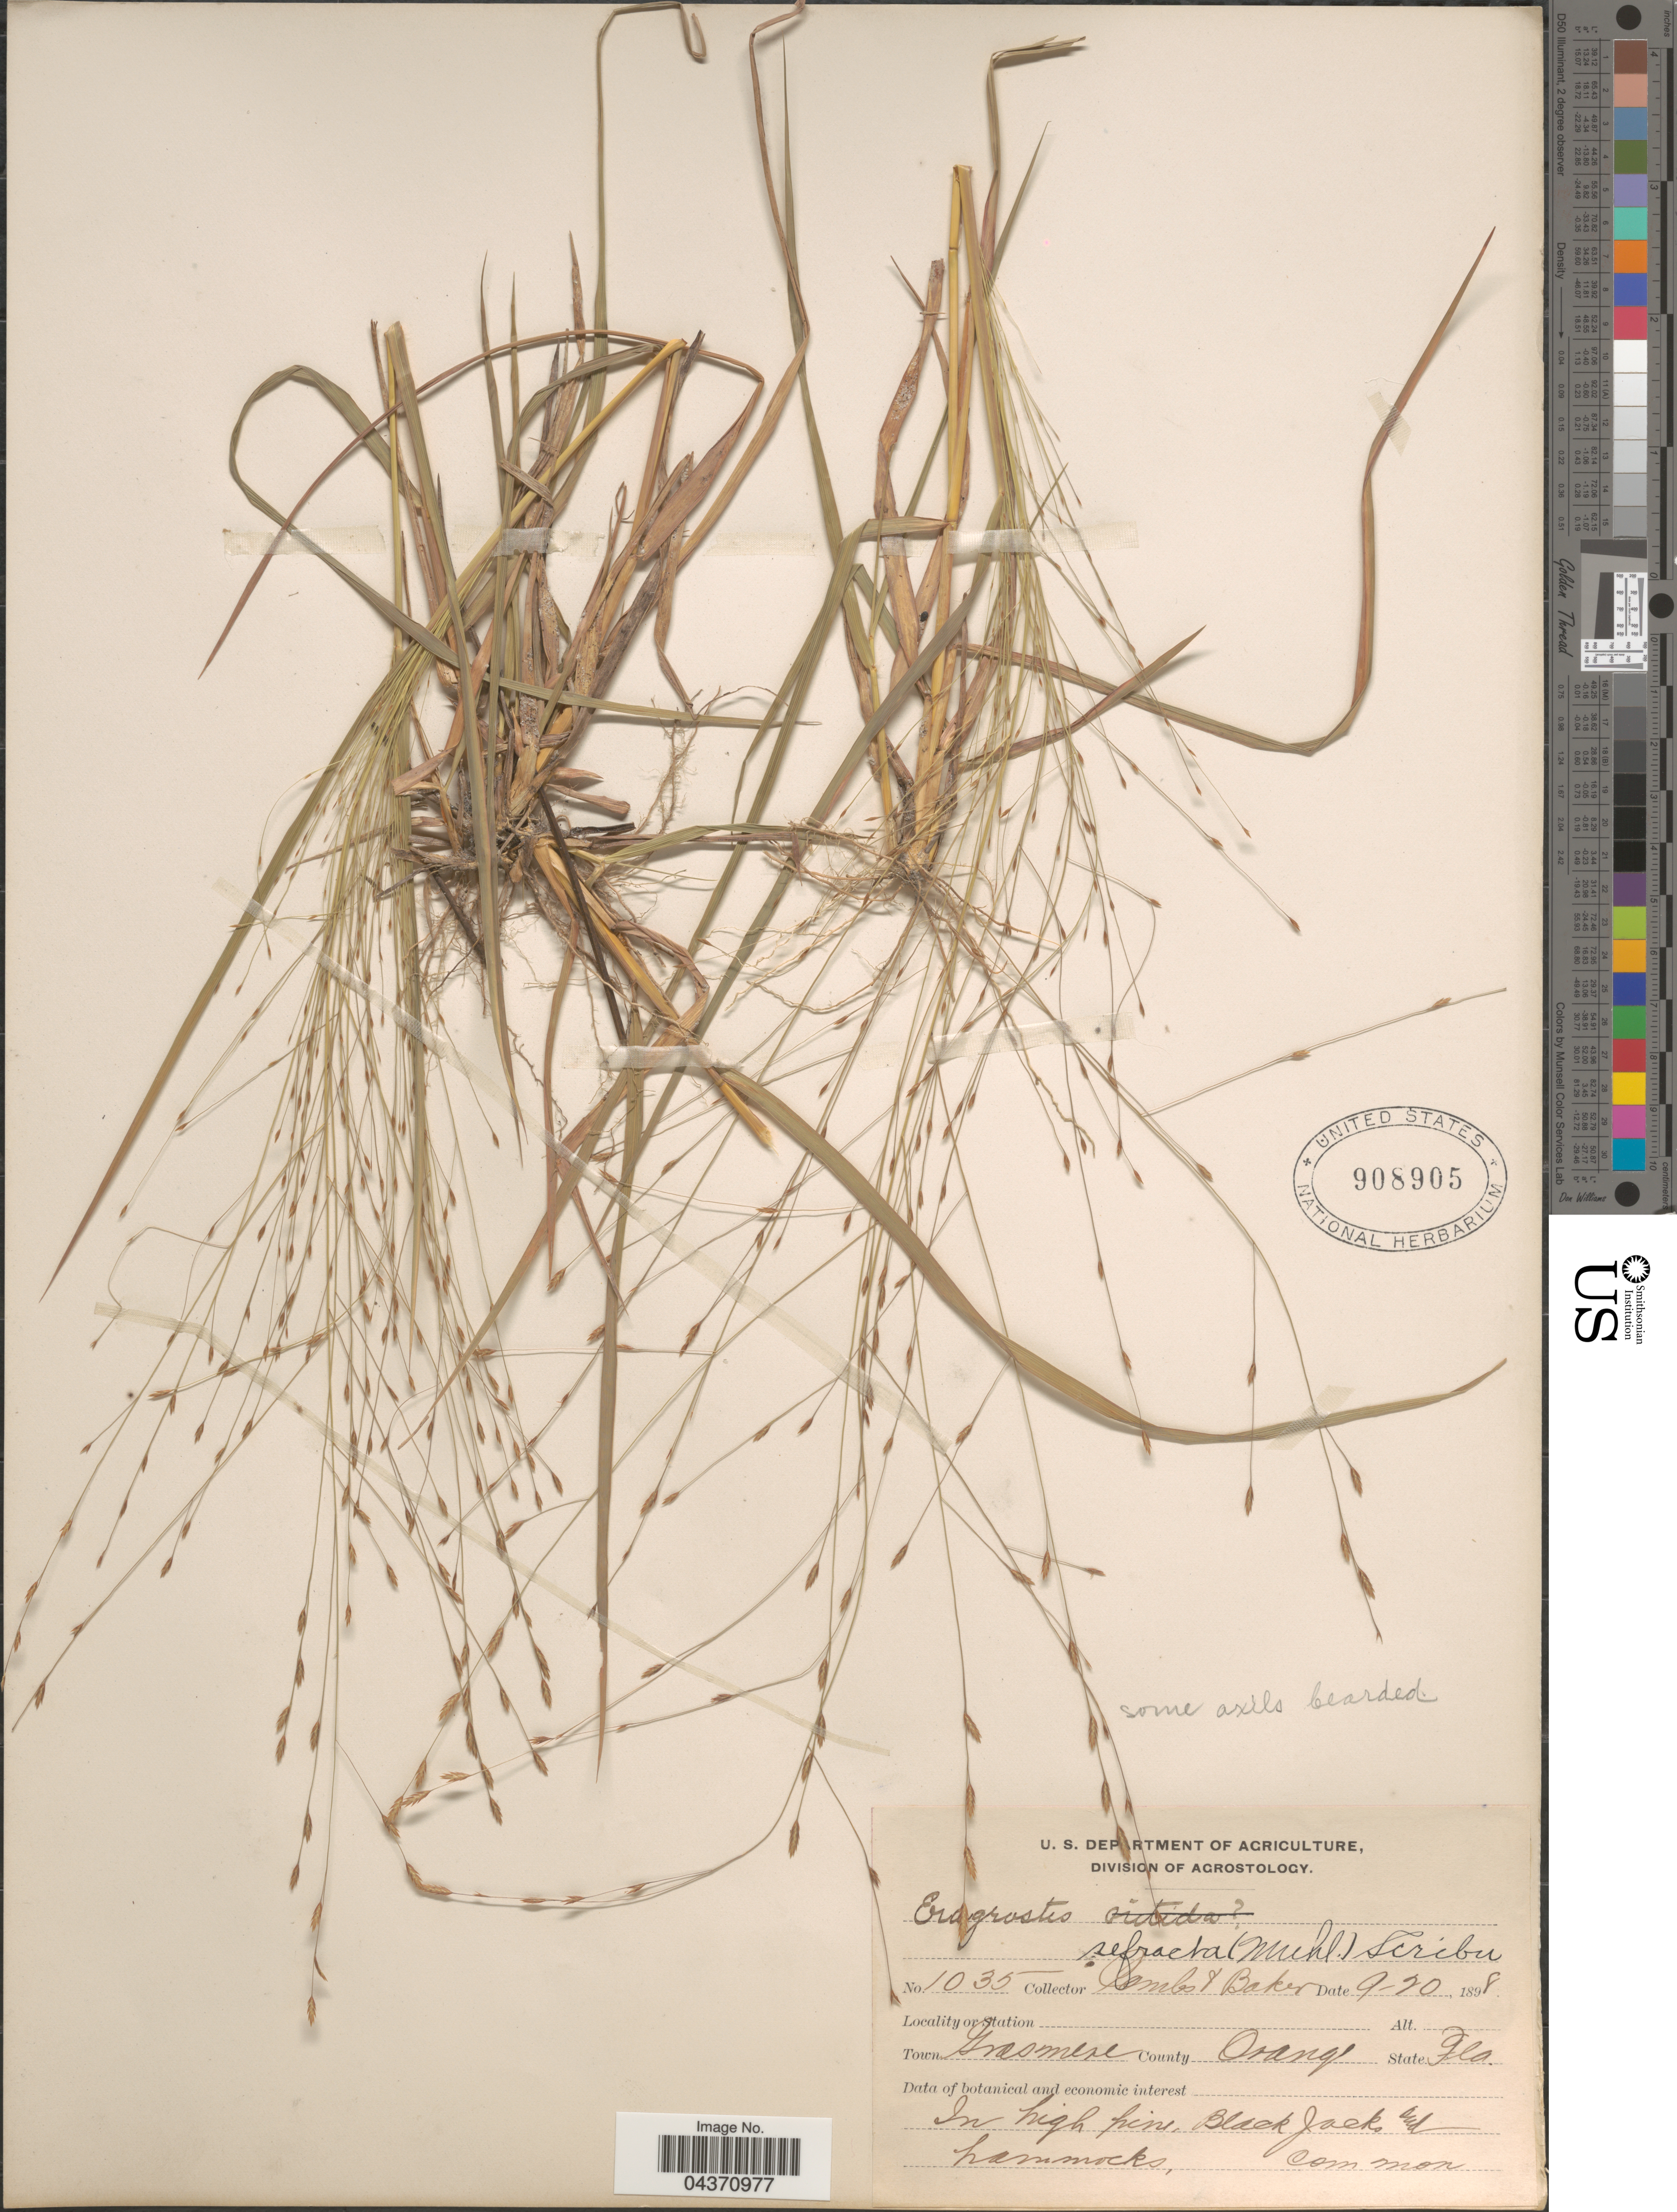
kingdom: Plantae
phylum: Tracheophyta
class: Liliopsida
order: Poales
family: Poaceae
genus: Eragrostis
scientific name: Eragrostis refracta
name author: (Muhl.) Scribn.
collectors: -. Combs & -- Baker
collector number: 1035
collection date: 1898-09-20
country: United States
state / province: Florida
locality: Town Grasmere. County Orange.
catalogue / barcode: US 908905